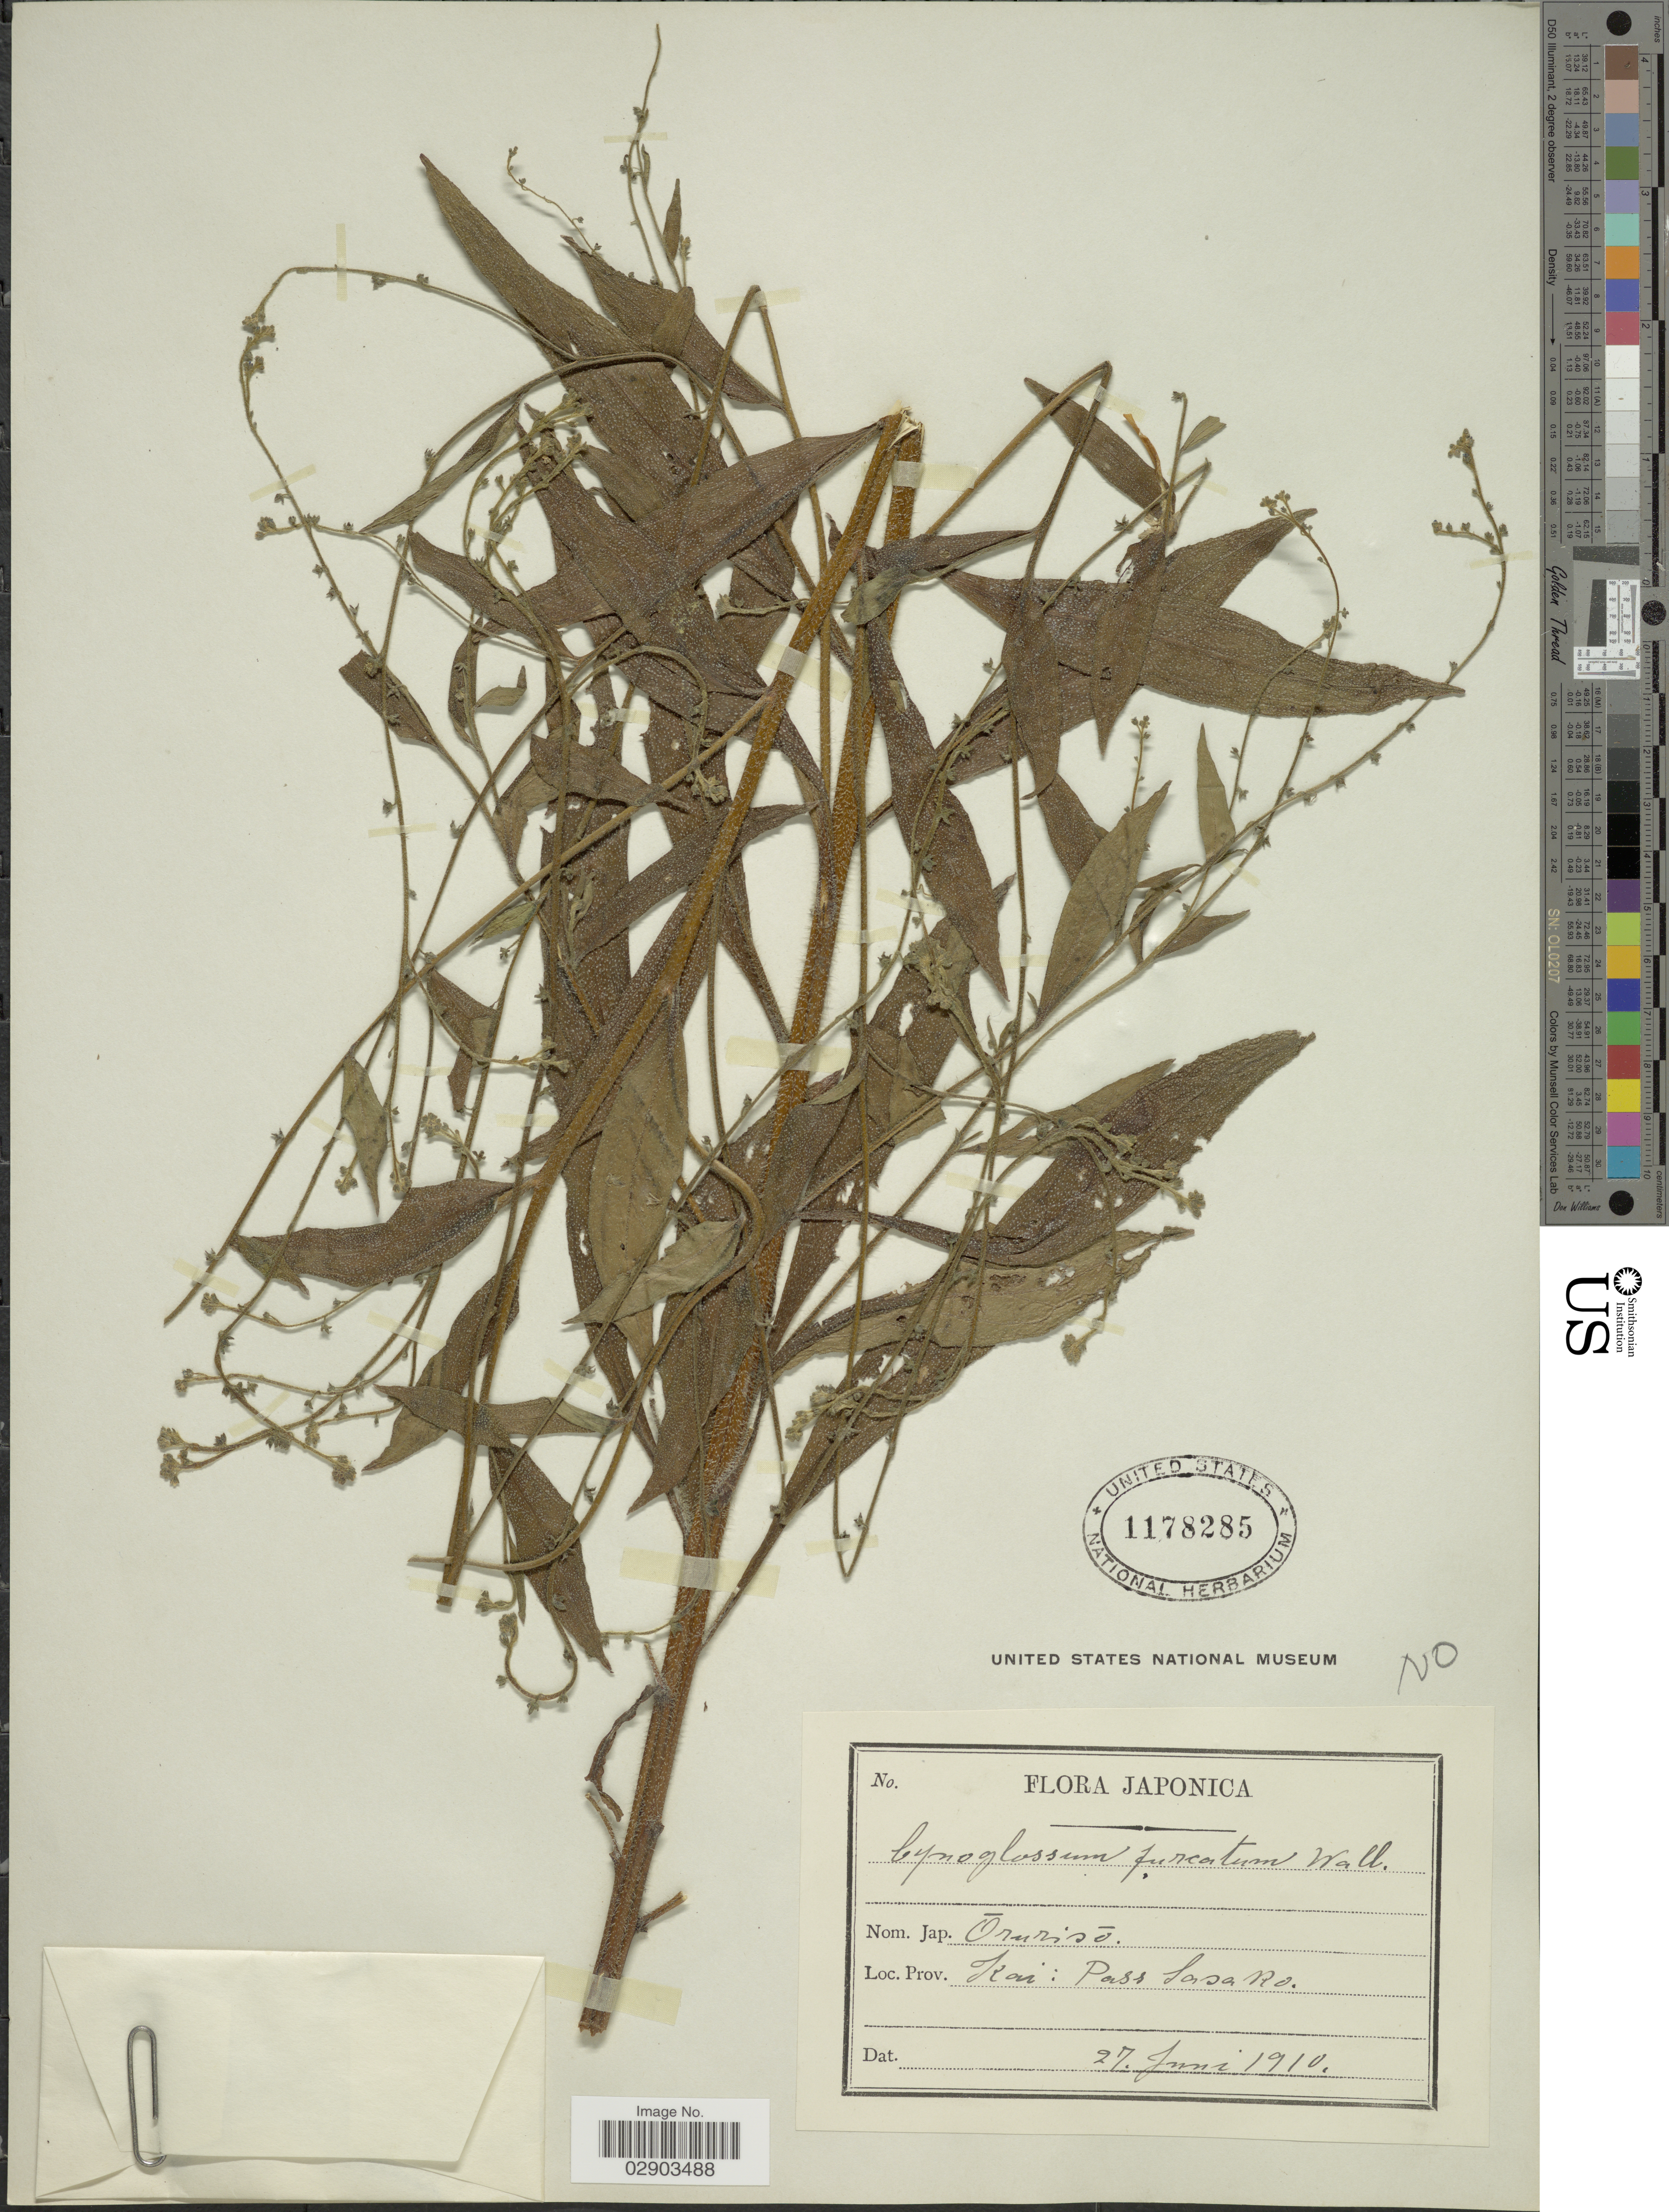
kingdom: Plantae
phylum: Tracheophyta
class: Magnoliopsida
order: Boraginales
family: Boraginaceae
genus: Cynoglossum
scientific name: Cynoglossum furcatum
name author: Wall.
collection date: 1910-06-27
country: Japan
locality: Kai: Pass Sasako.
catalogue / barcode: US 1178285